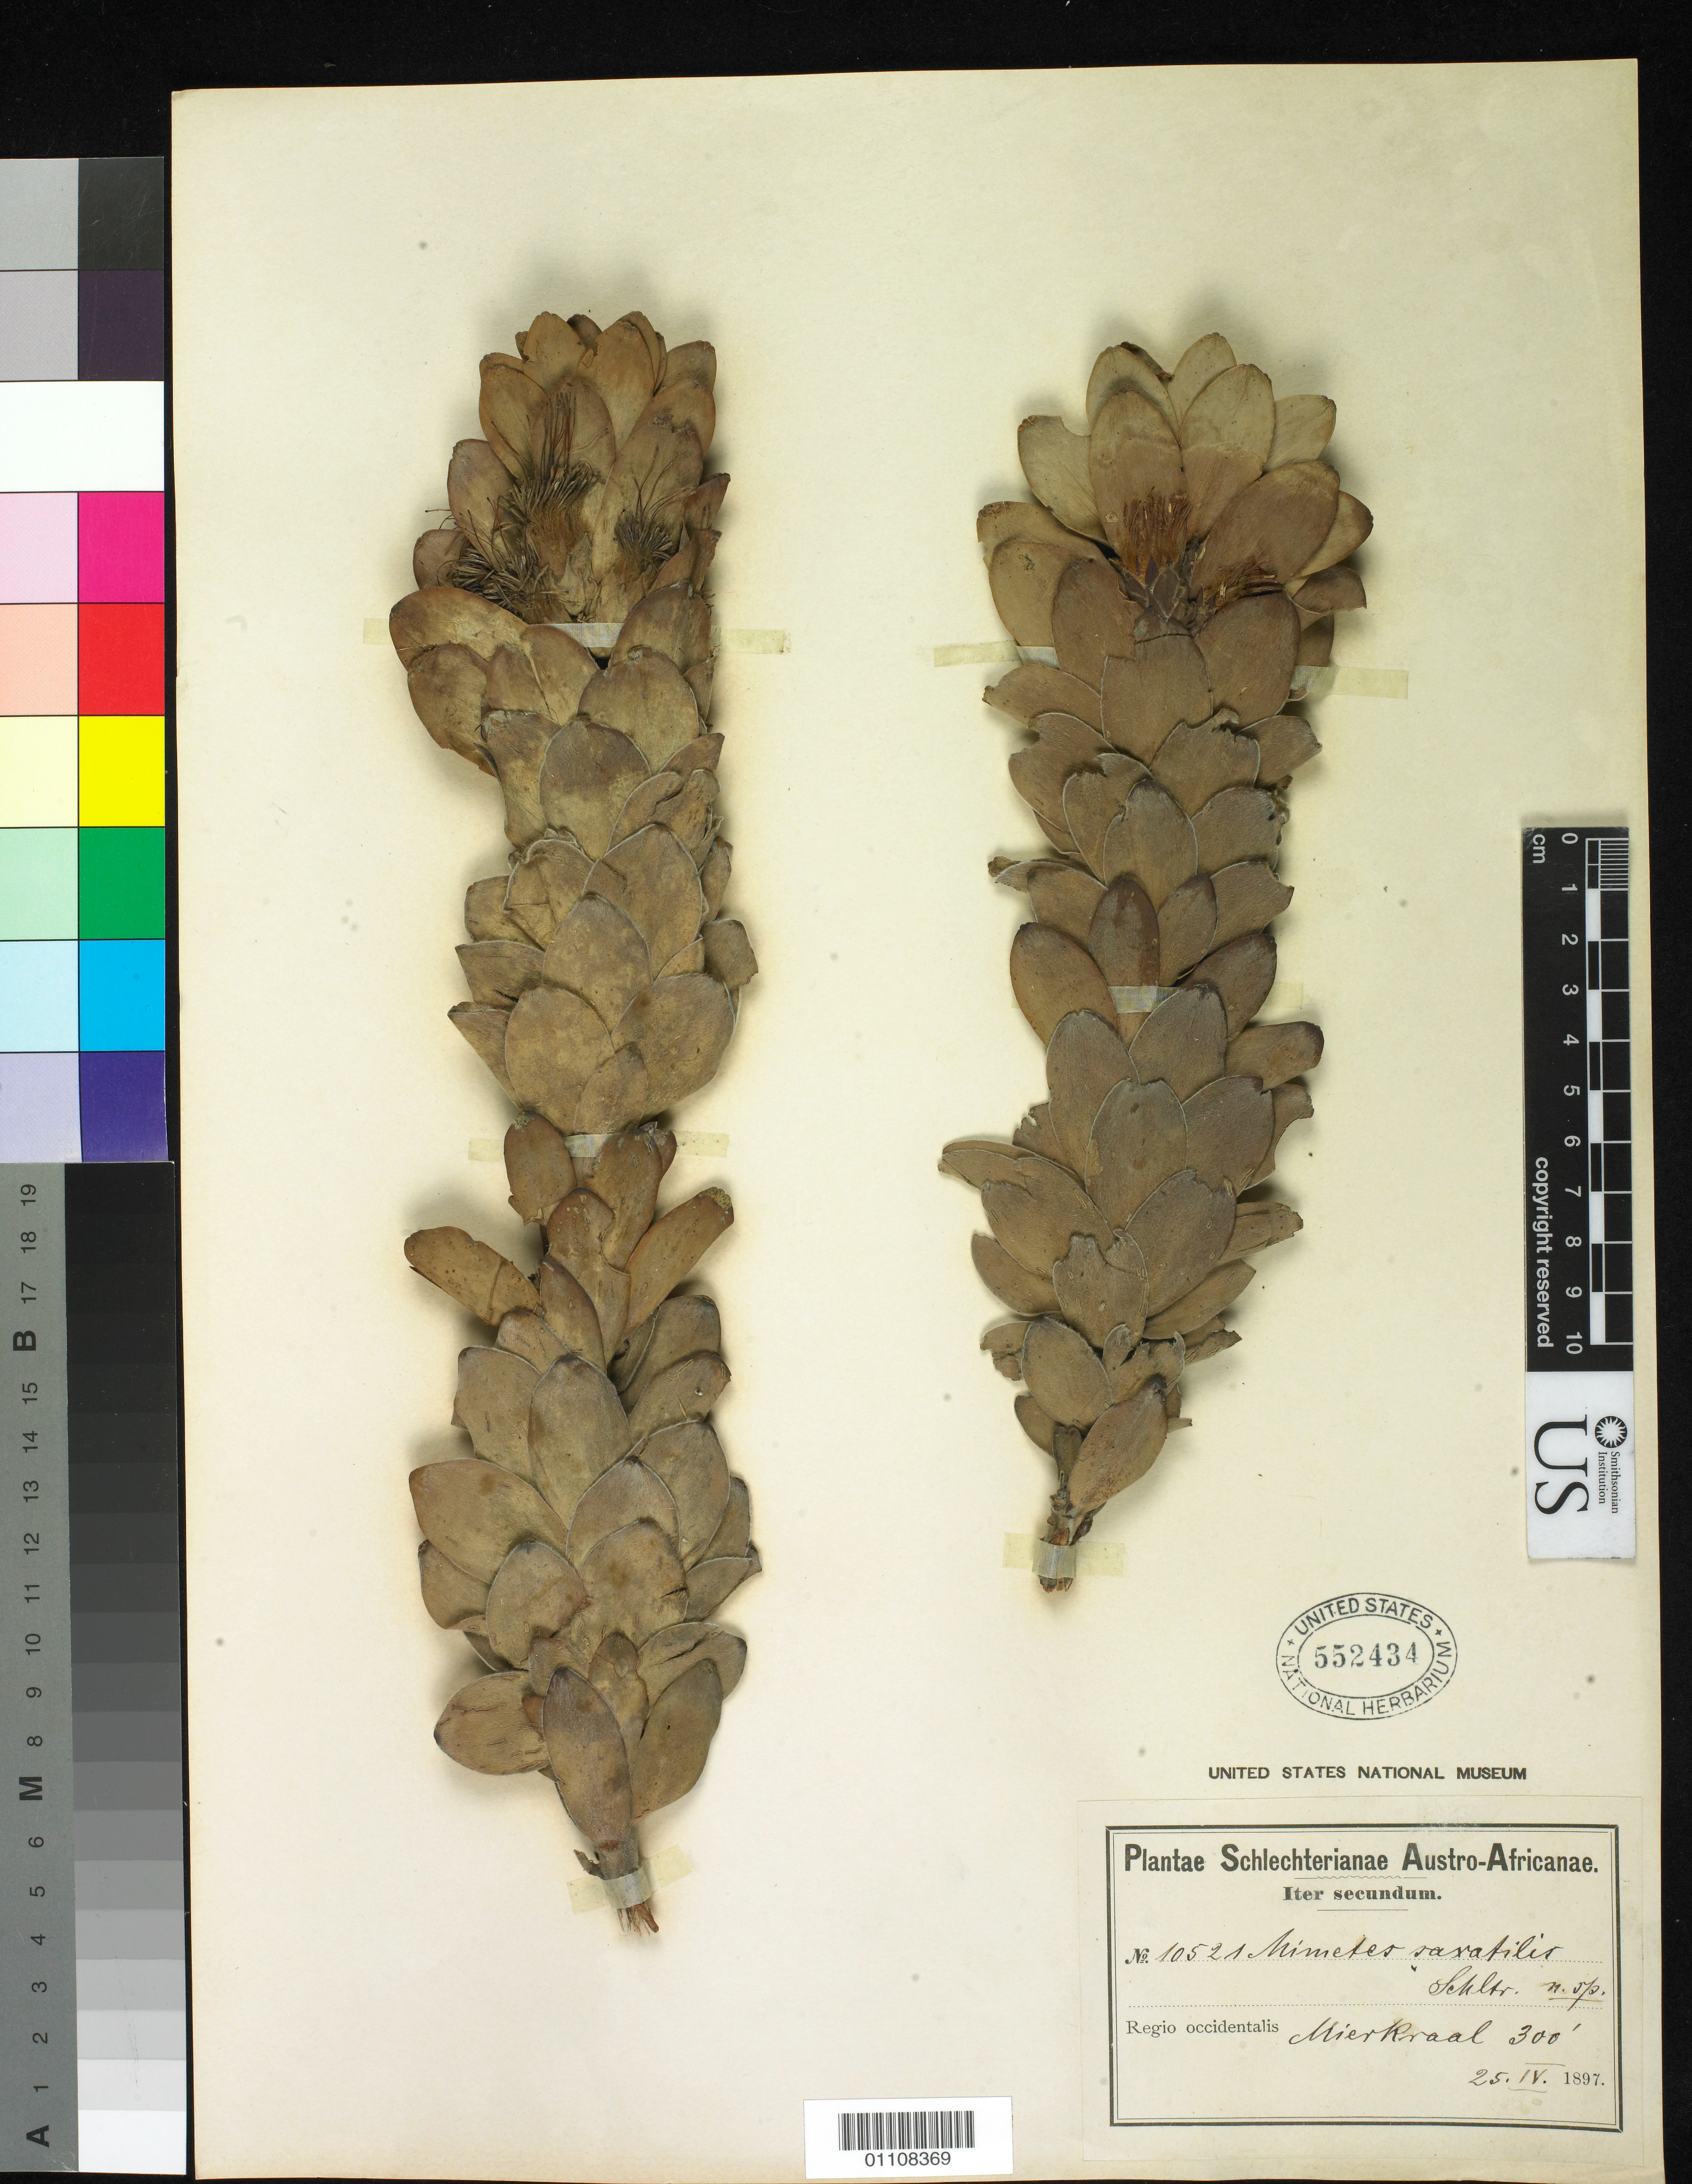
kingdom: Plantae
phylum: Tracheophyta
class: Magnoliopsida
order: Proteales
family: Proteaceae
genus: Mimetes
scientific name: Mimetes saxatilis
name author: E. Phillips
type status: Syntype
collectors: F. R. R. Schlechter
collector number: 10521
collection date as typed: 25 Apr 1897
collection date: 1897-04-25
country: South Africa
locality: Mierkvaal.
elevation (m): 91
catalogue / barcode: US 552434